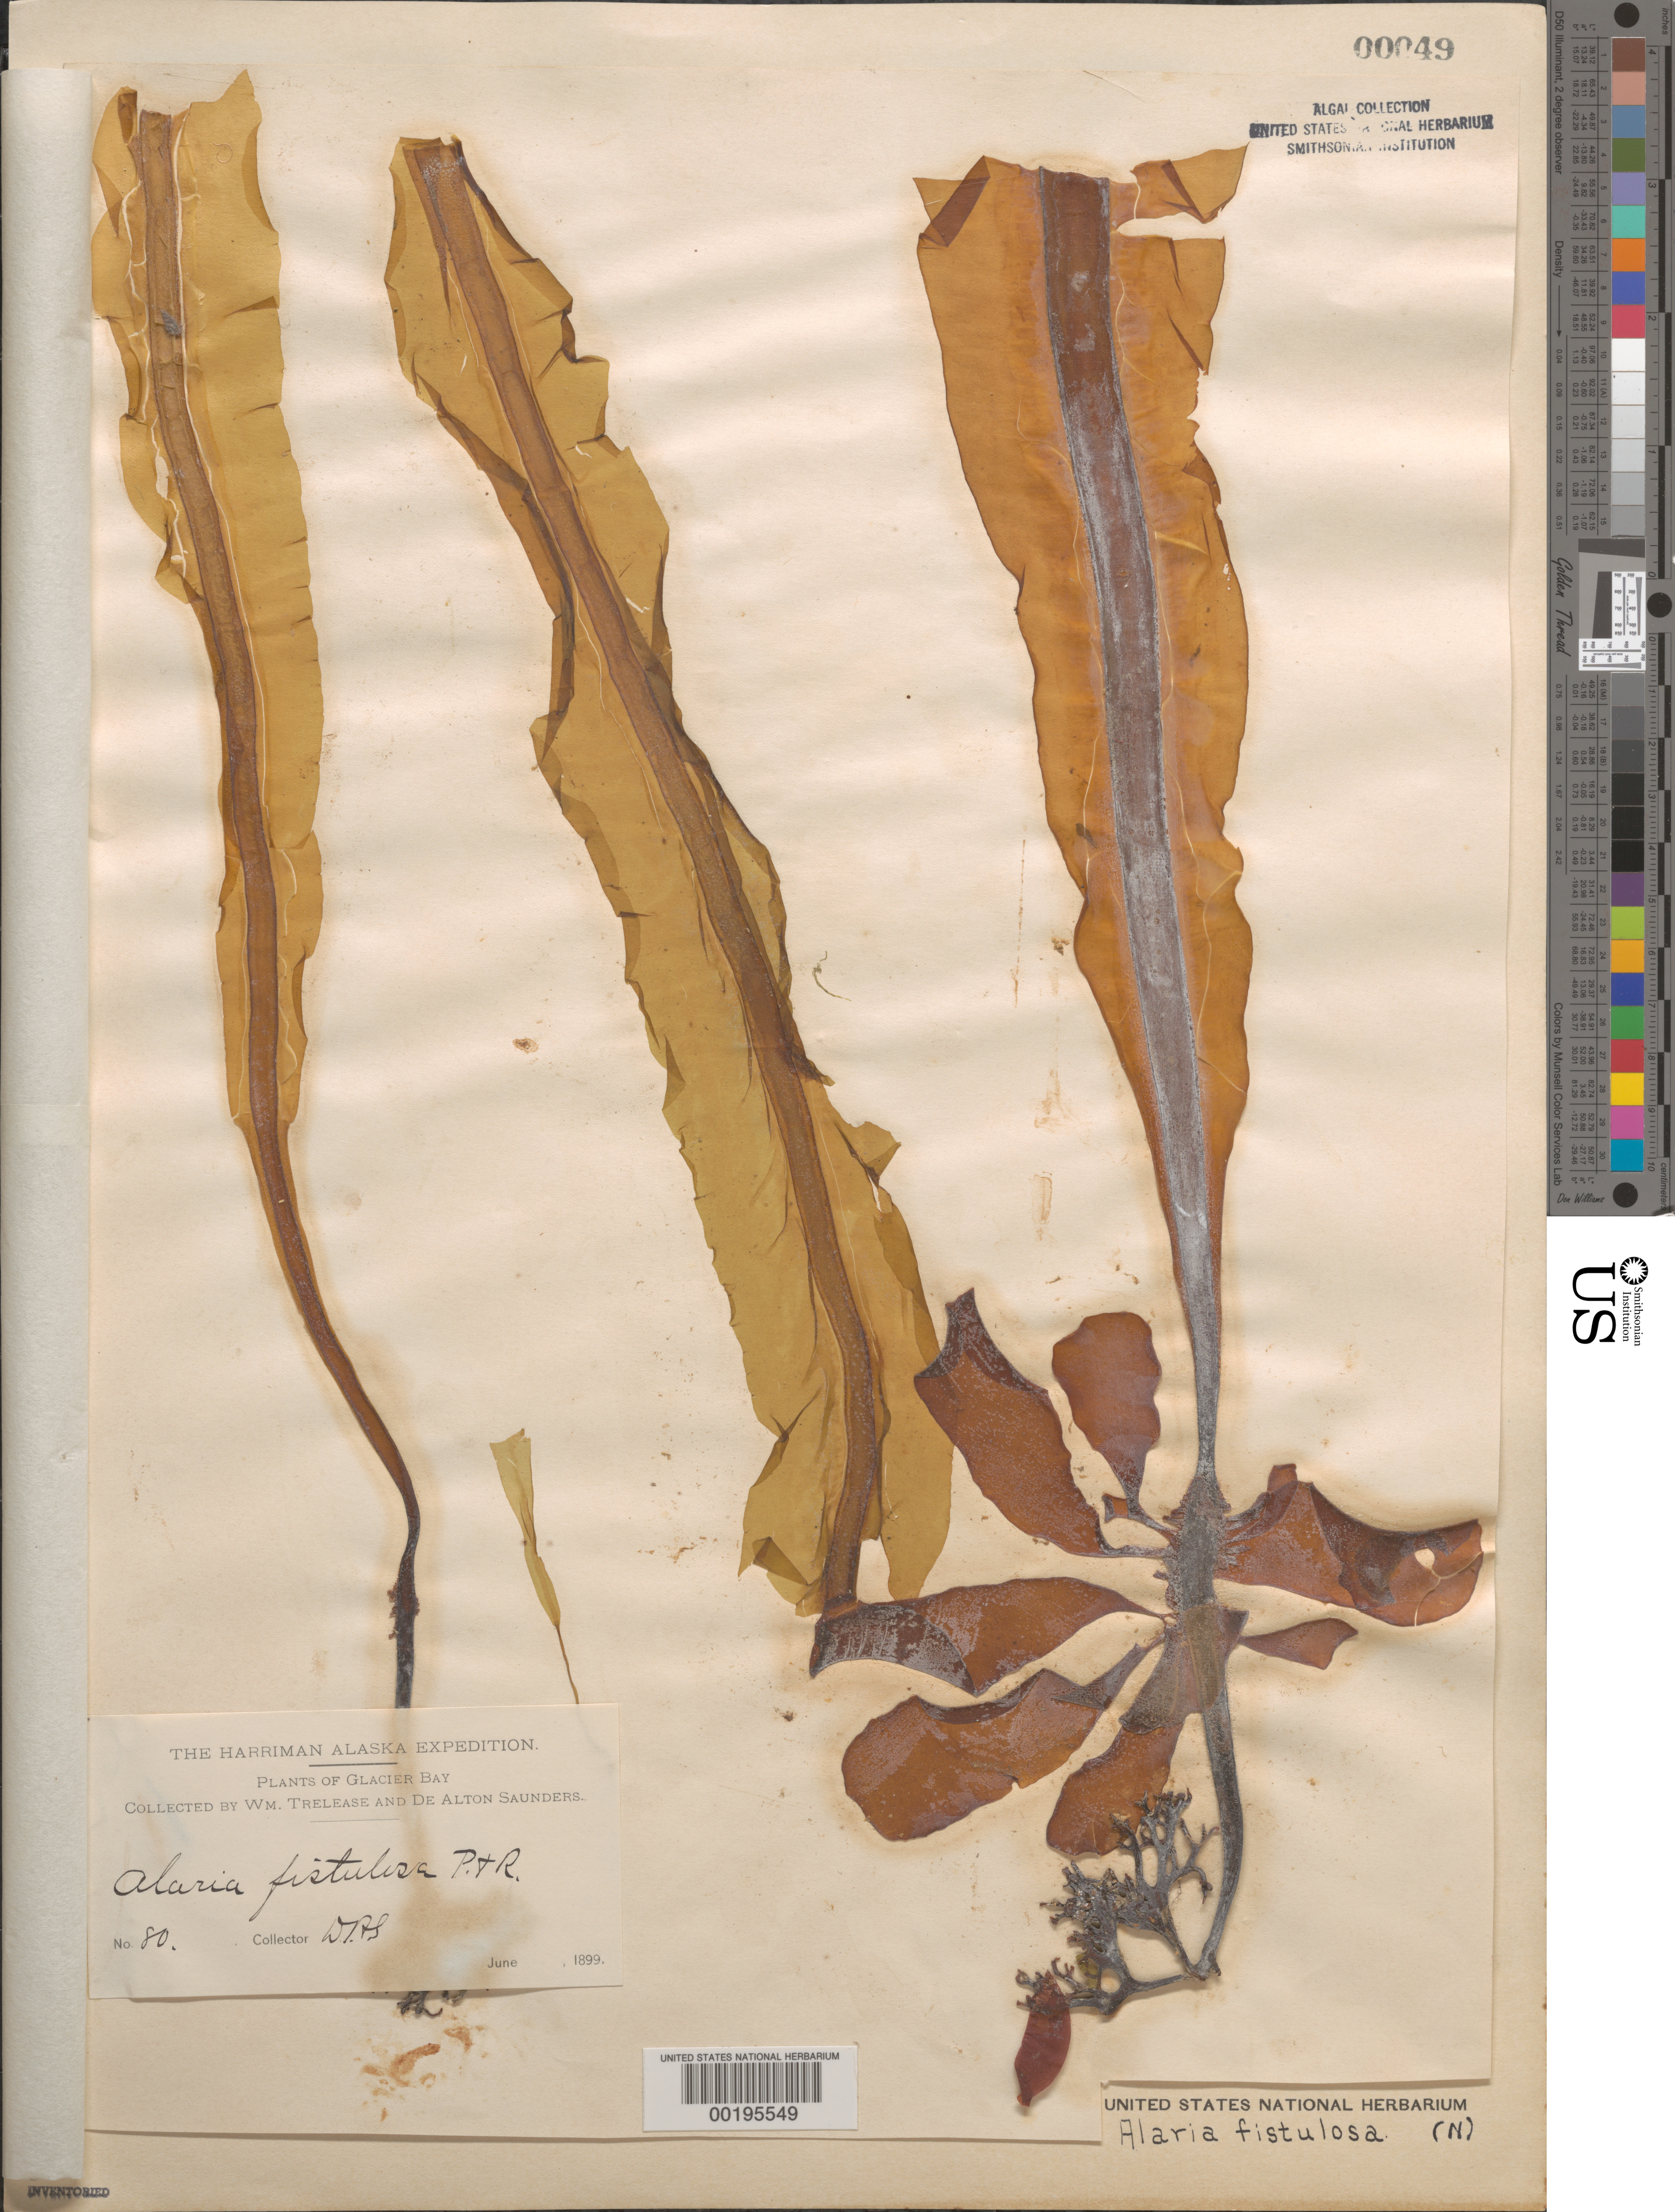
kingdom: Chromista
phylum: Ochrophyta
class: Phaeophyceae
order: Laminariales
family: Alariaceae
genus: Eualaria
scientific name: Eualaria fistulosa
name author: (Setch. in Collins et al.) M.J. Wynne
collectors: D. Saunders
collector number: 80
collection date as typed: Jun 1899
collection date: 1899-06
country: United States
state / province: Alaska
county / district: Skagway-Yakutat-Angoon Division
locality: Glacier Bay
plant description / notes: Harriman Alaska Expedition, 1899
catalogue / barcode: US 49